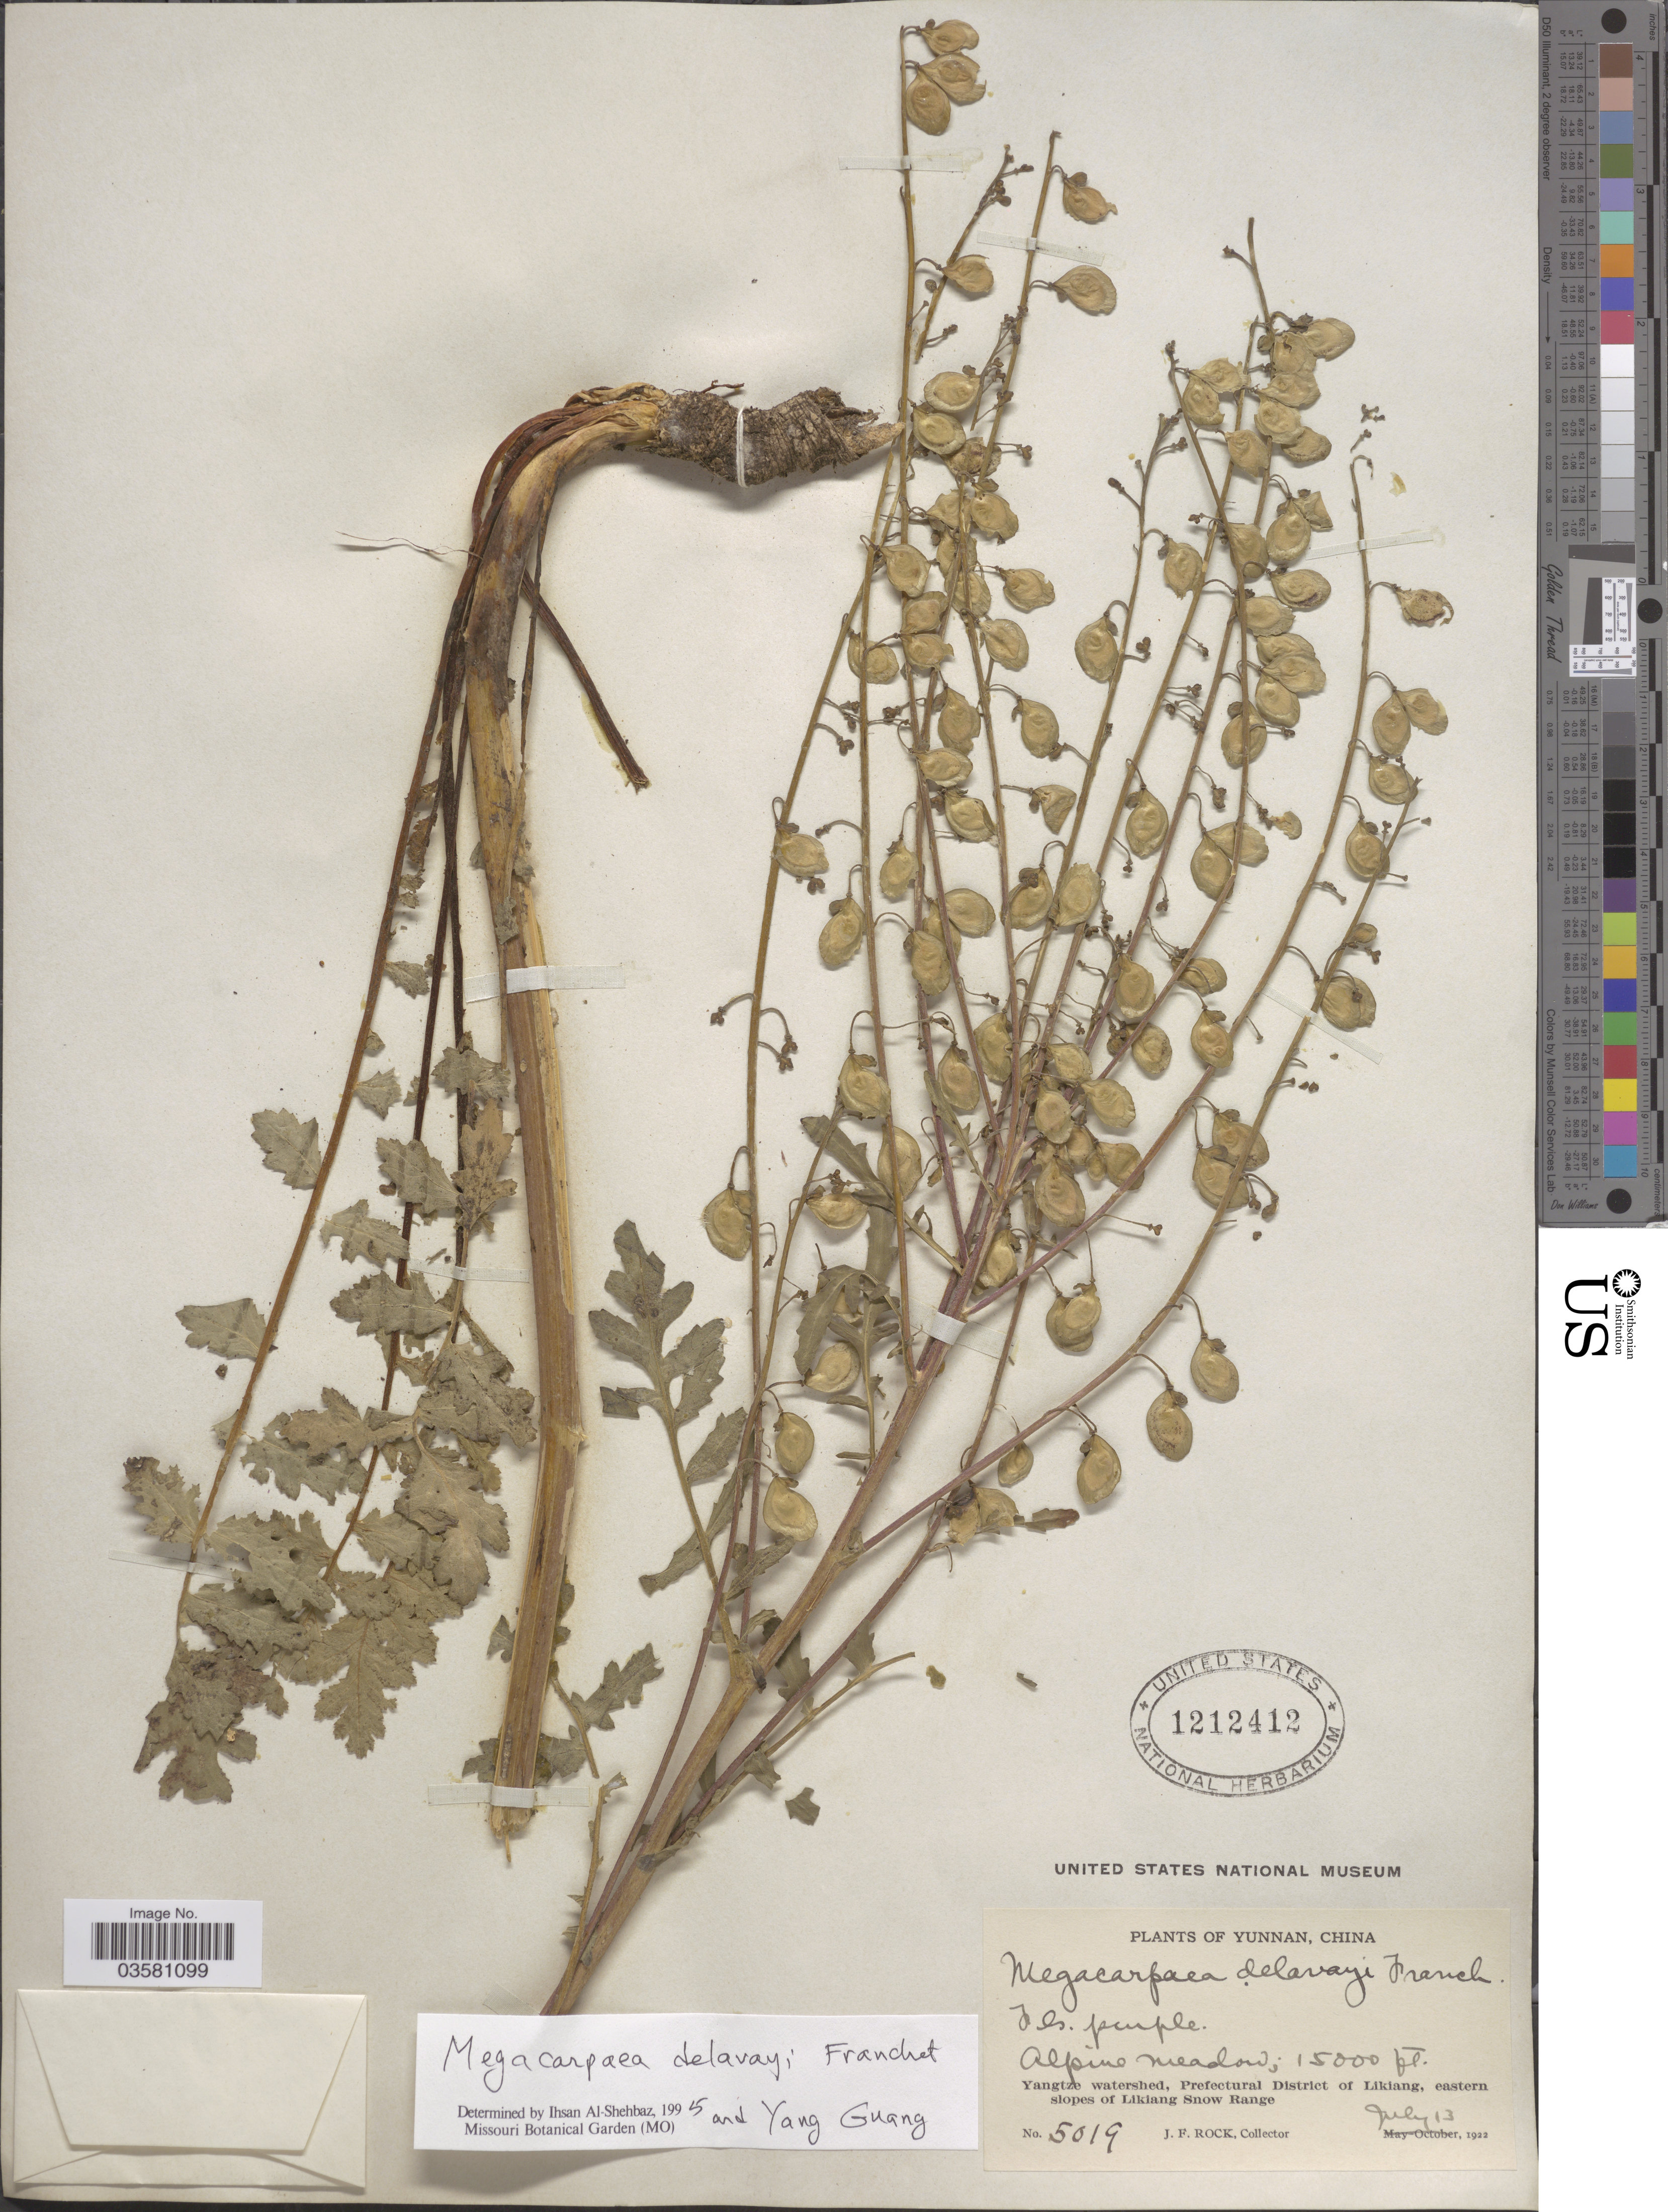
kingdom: Plantae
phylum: Tracheophyta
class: Magnoliopsida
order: Brassicales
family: Brassicaceae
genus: Megacarpaea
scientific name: Megacarpaea delavayi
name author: Franch.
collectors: J. Rock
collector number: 5019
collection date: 1922-07-13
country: China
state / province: Yunnan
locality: Yangtze watershed, Prefectural District of Likiang, eastern slopes of Likiang Snow Range.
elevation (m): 4572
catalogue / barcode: US 1212412